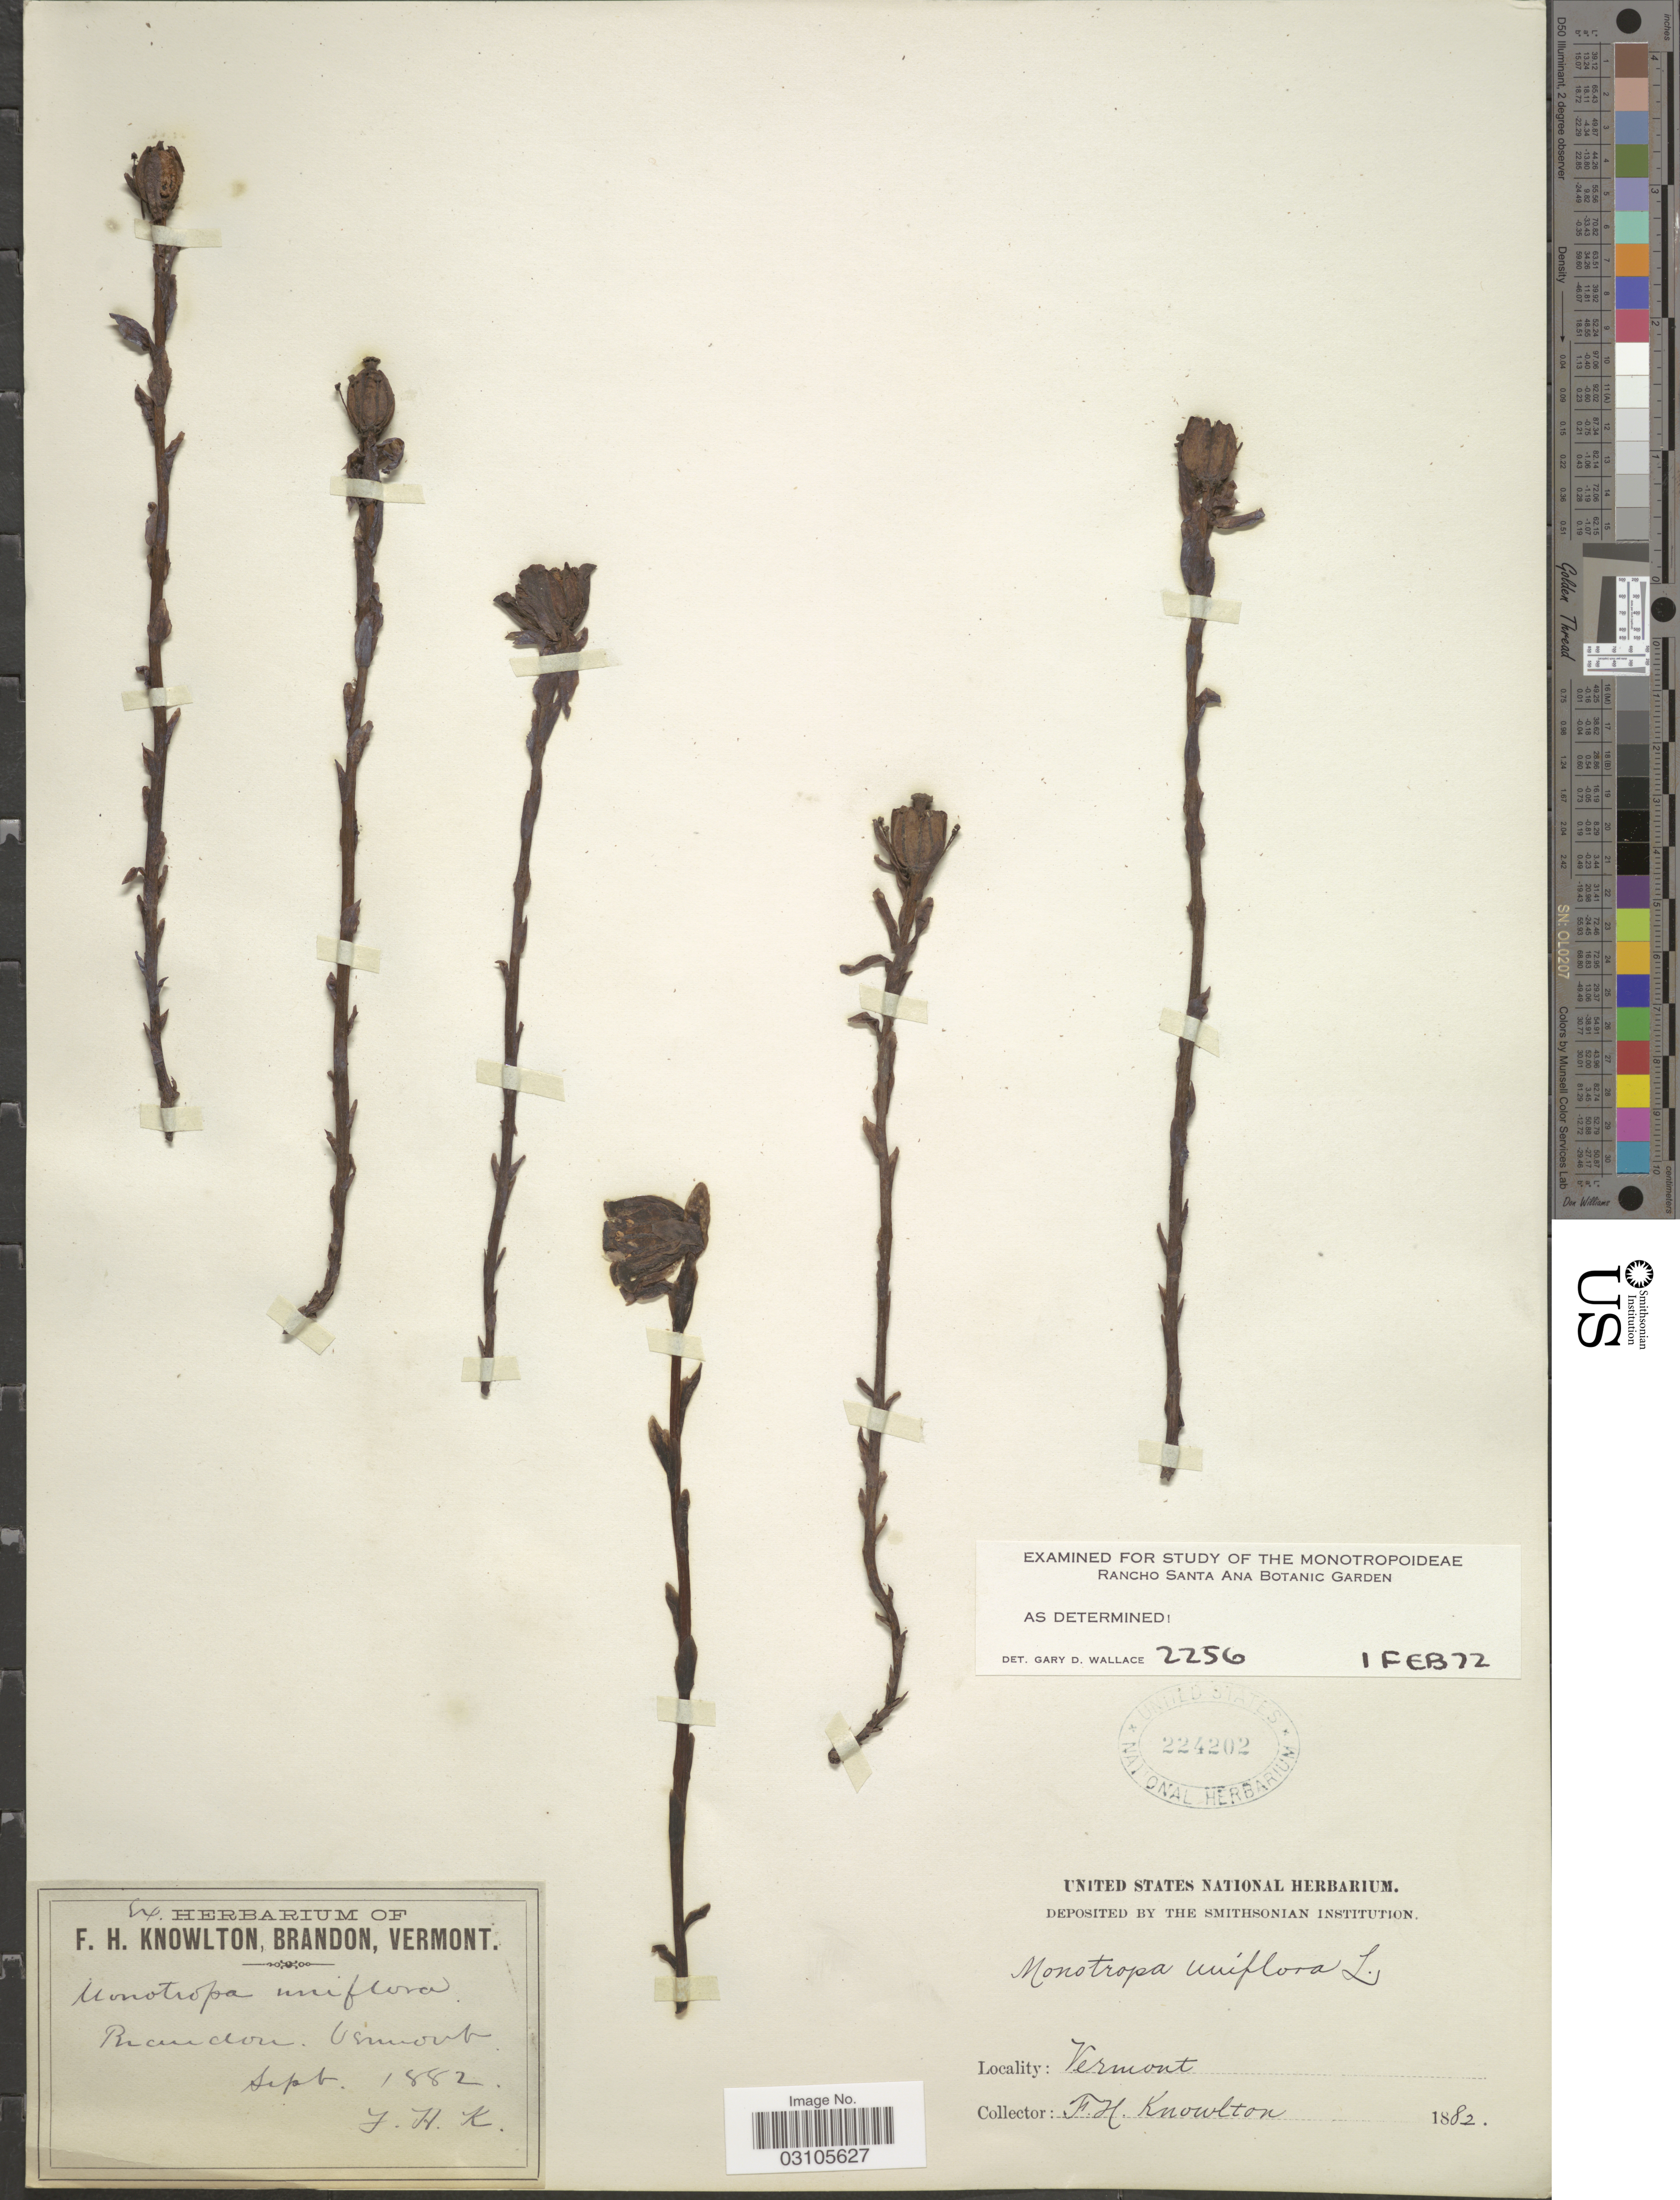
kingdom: Plantae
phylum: Tracheophyta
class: Magnoliopsida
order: Ericales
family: Ericaceae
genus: Monotropa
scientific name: Monotropa uniflora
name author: L.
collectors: F. H. Knowlton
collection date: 1882-09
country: United States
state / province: Vermont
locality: Brandon.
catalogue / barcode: US 224202